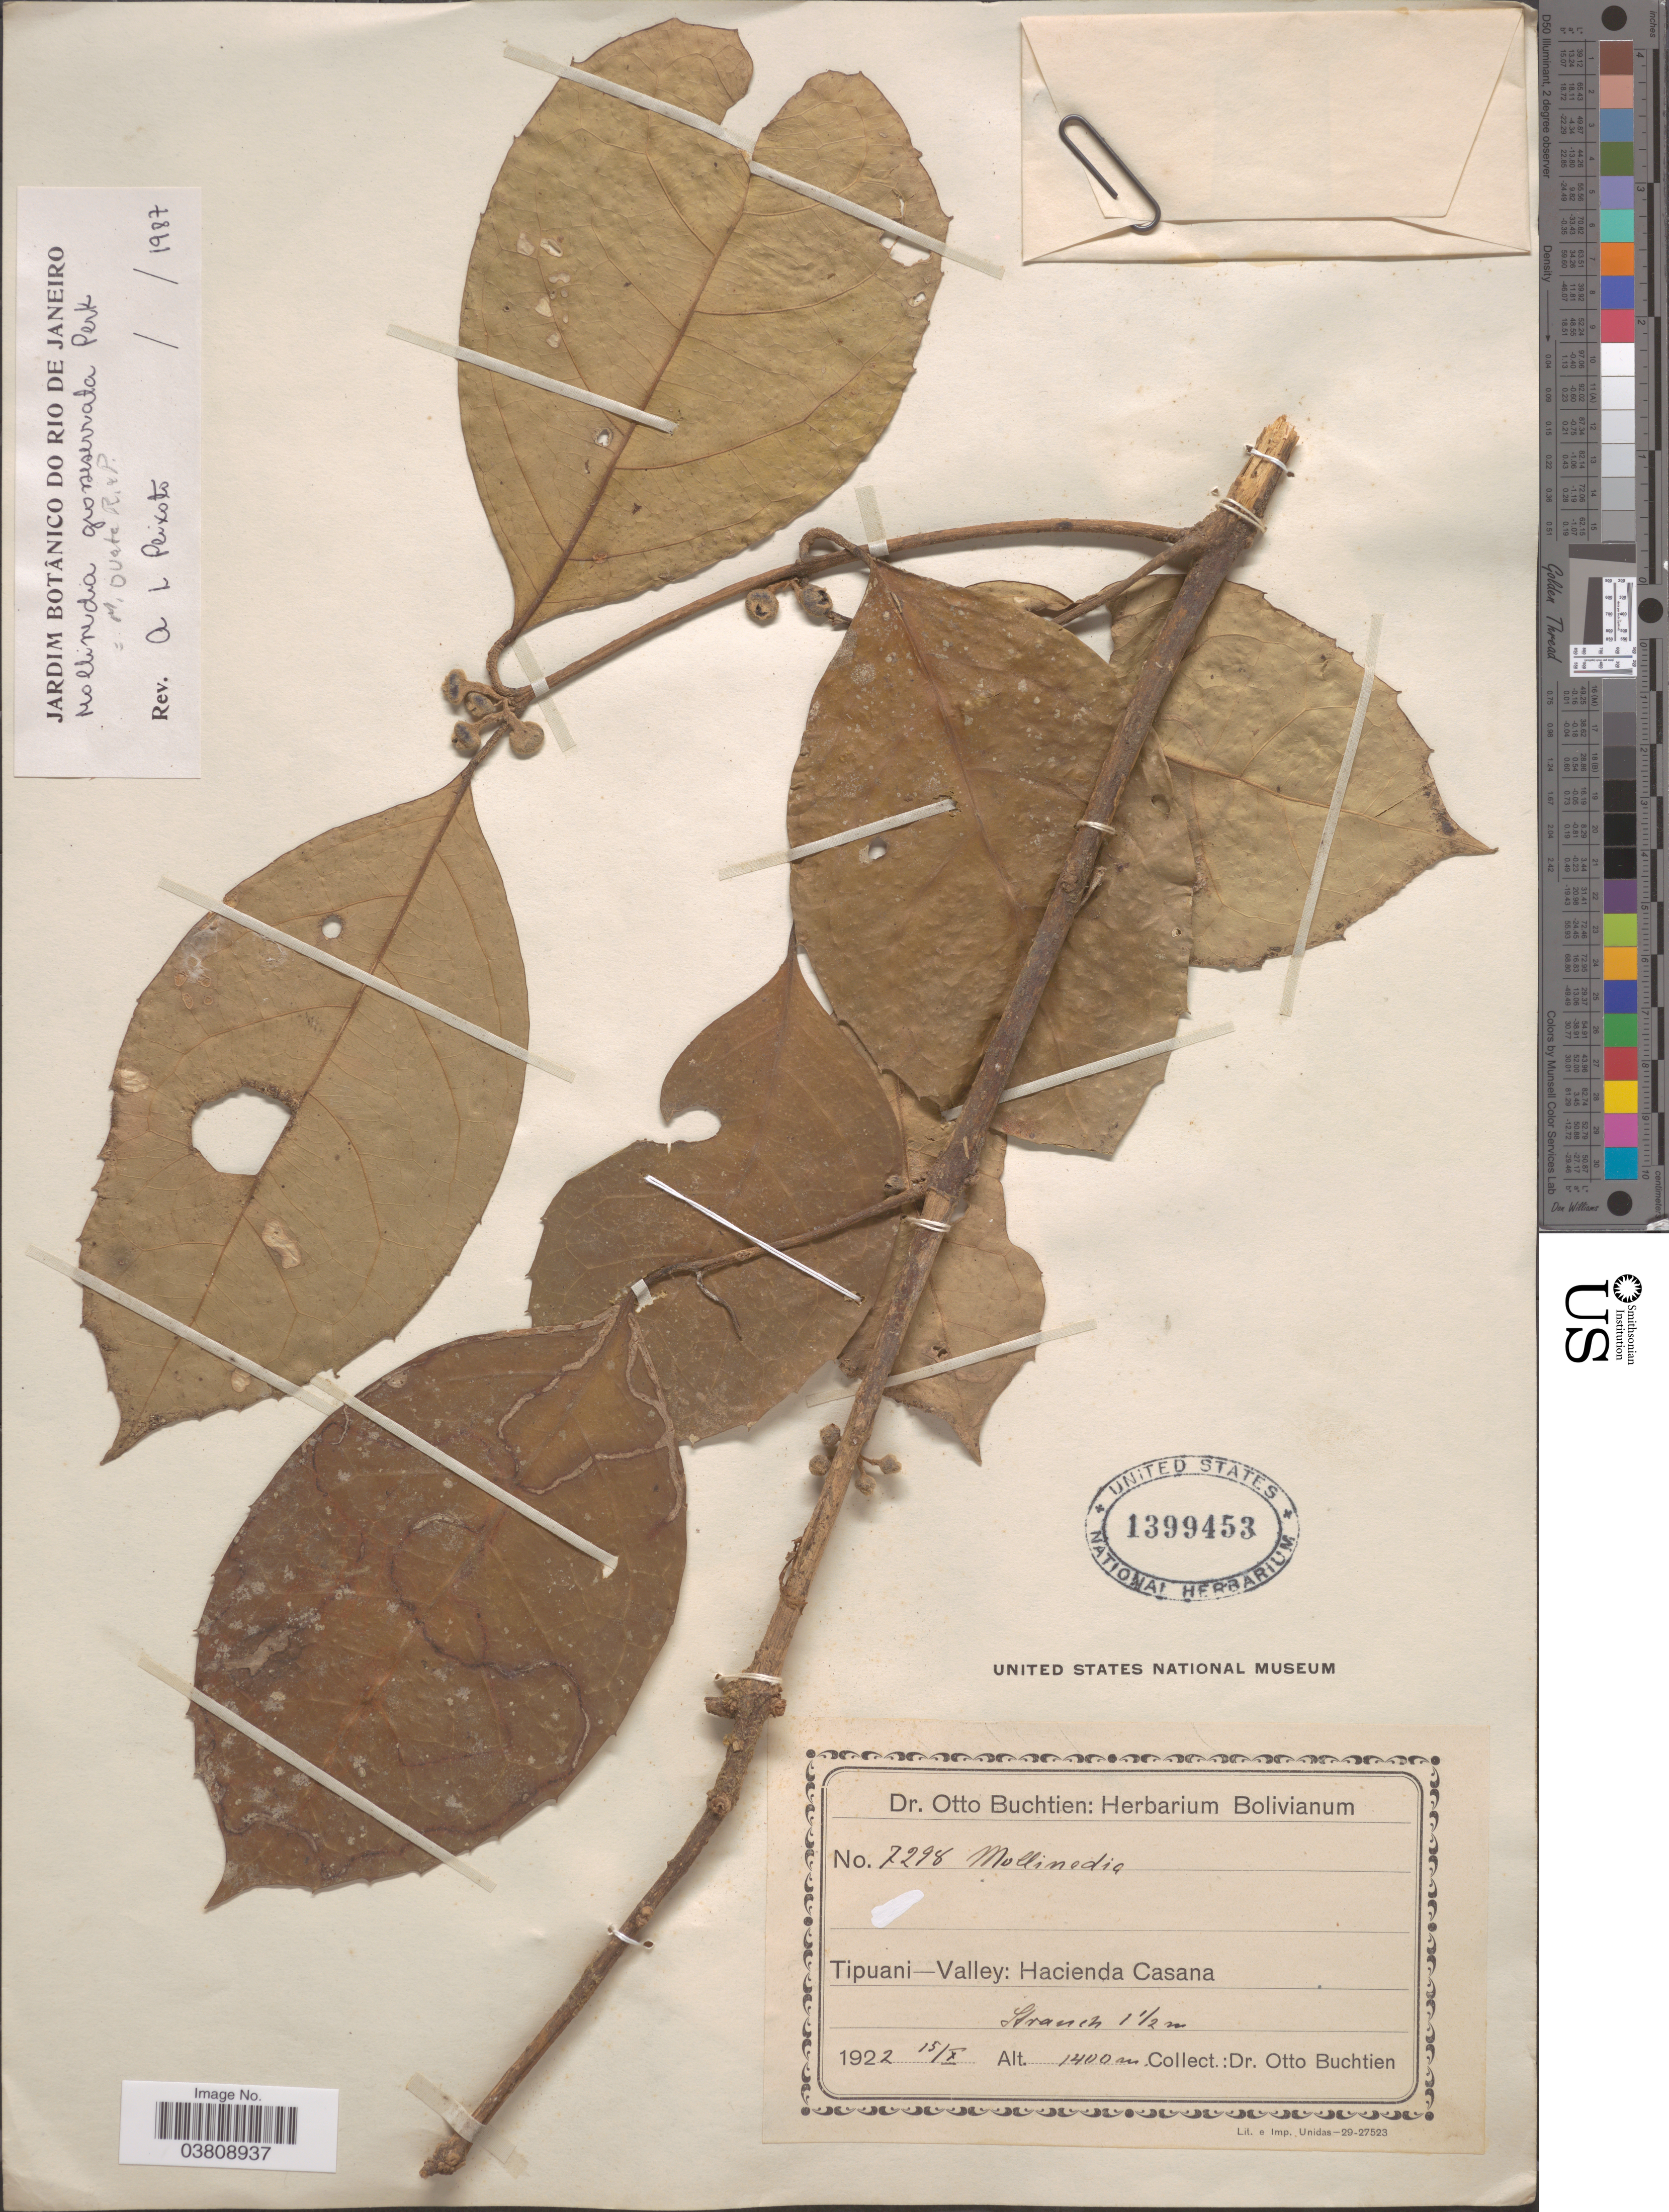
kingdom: Plantae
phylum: Tracheophyta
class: Magnoliopsida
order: Laurales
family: Monimiaceae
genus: Mollinedia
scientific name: Mollinedia grosseserrata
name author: Perkins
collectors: O. Buchtien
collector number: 7298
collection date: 1922-10-15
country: Bolivia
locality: Tipuani-Valley: Hacienda Casana. Strauch 1½m [unsure placement].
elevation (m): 1400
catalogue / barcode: US 1399453